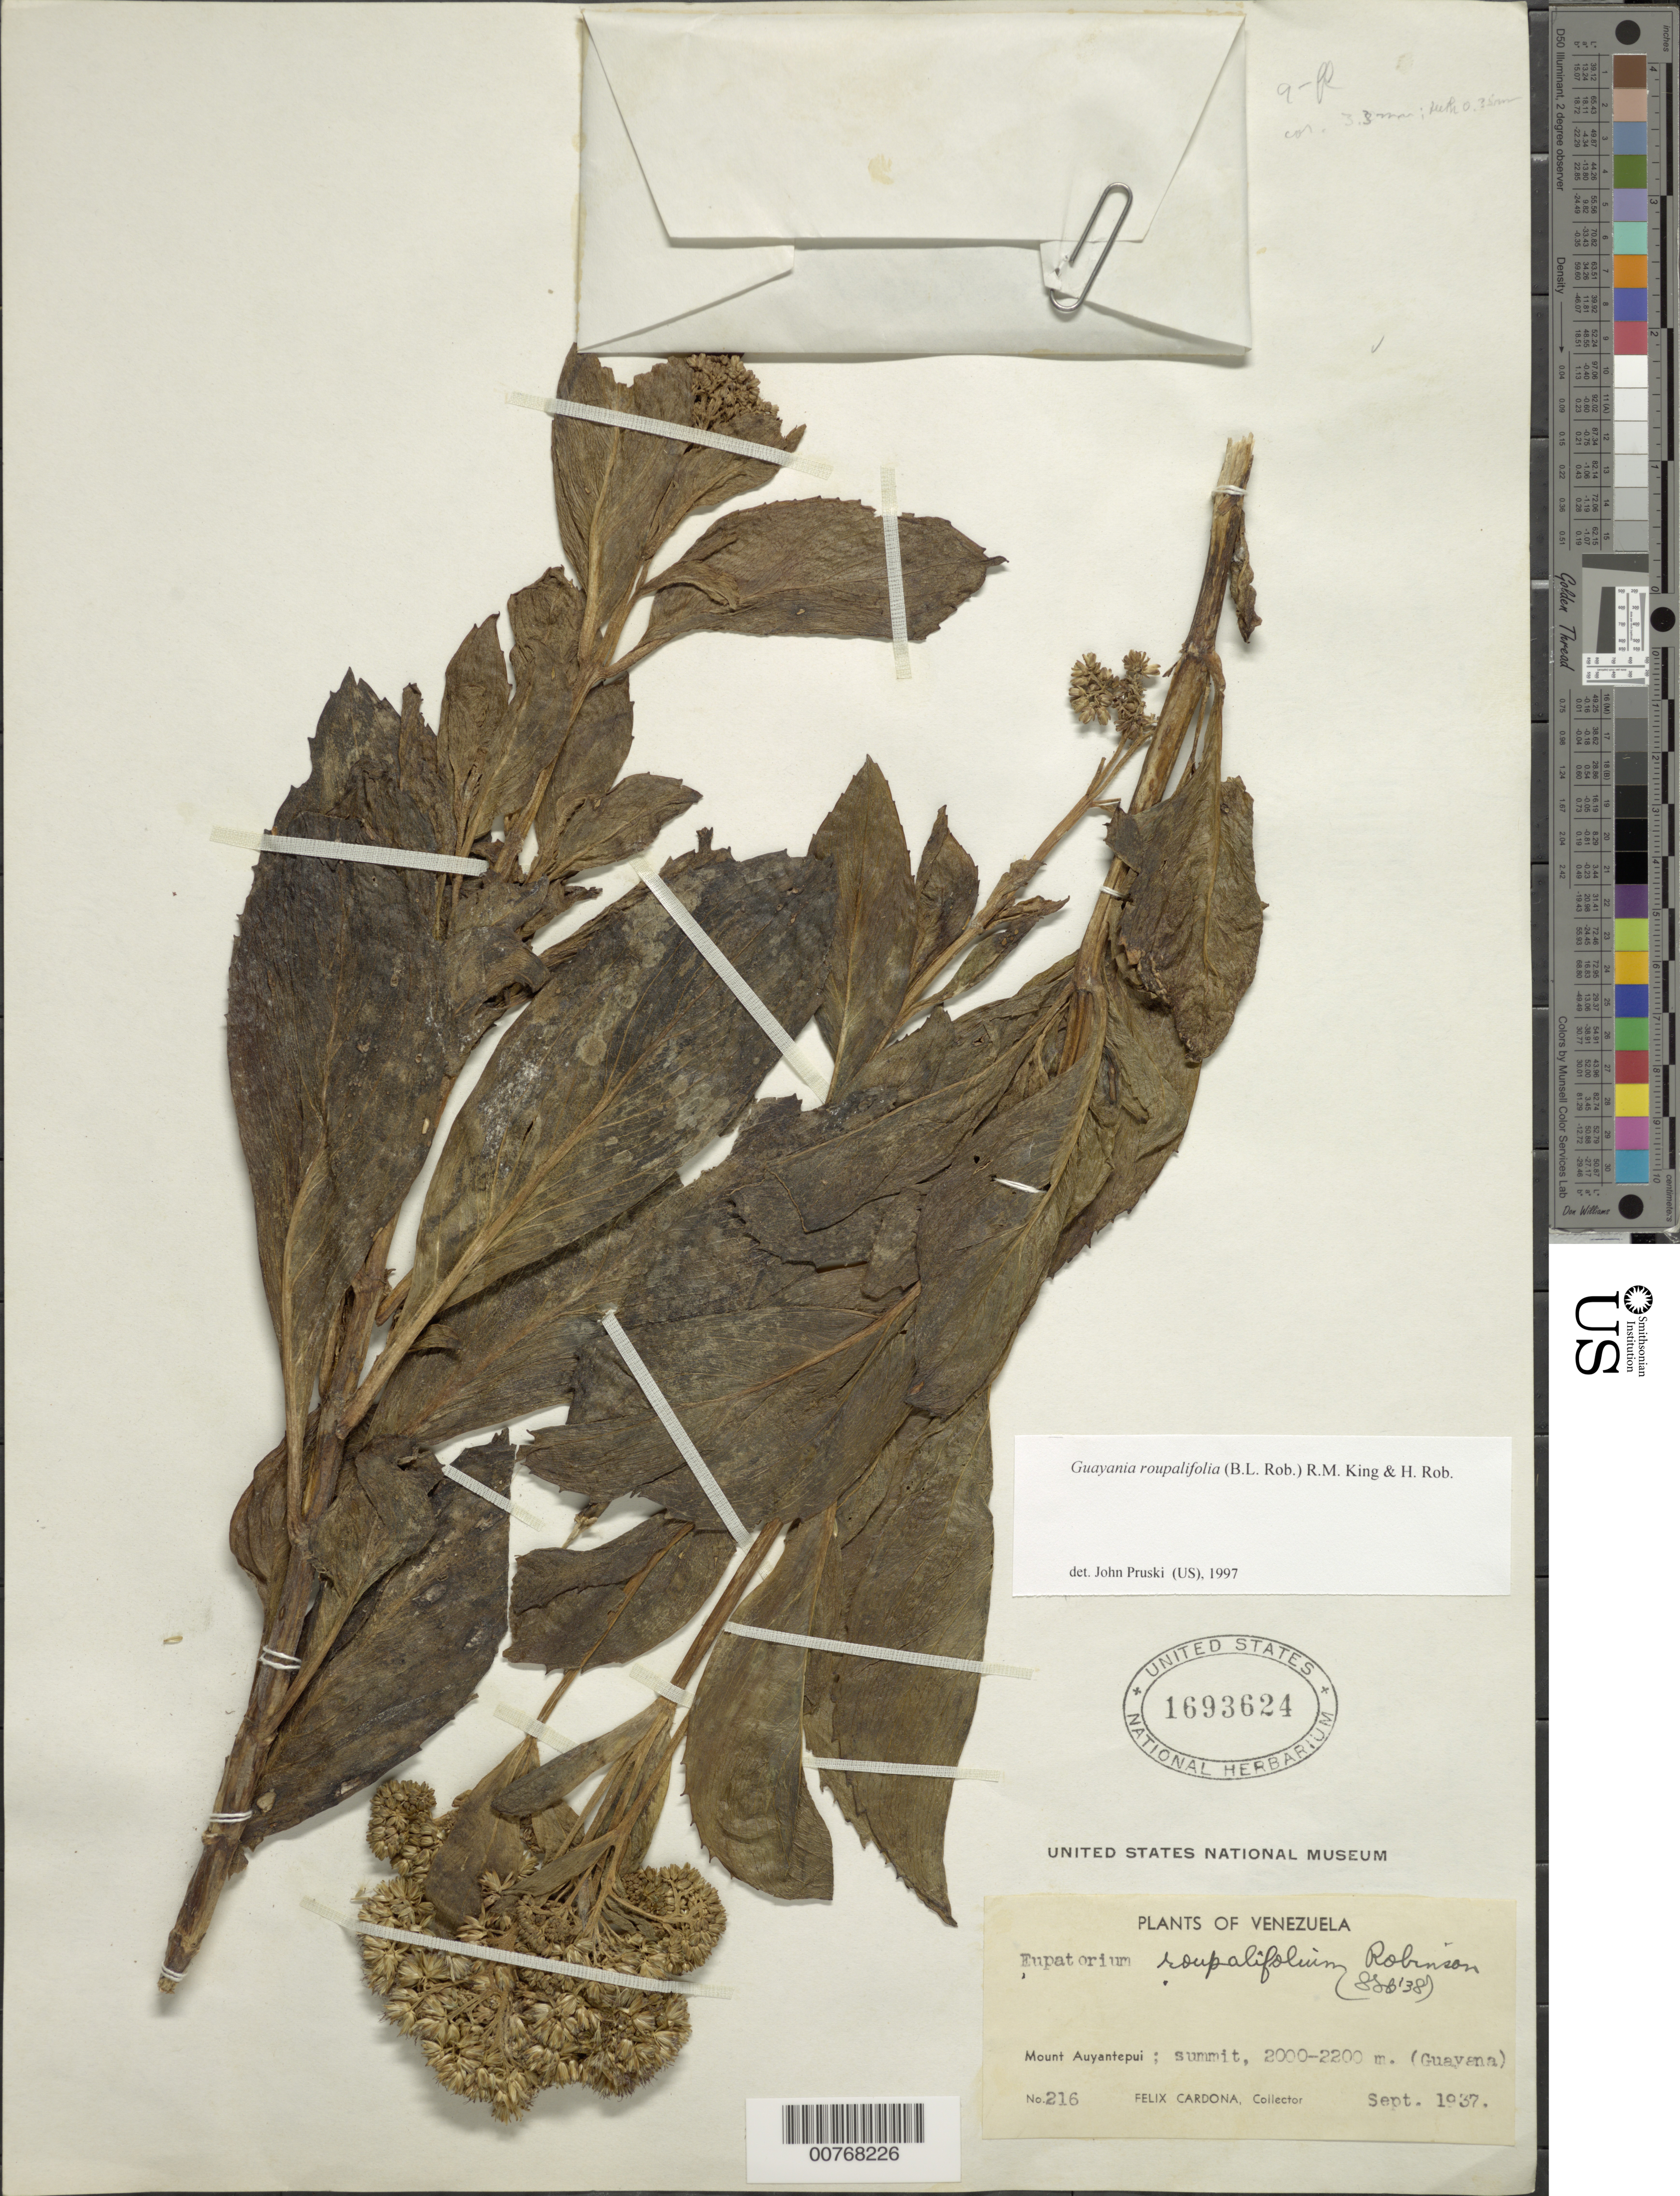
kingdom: Plantae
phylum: Tracheophyta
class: Magnoliopsida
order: Asterales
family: Asteraceae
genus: Guayania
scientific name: Guayania roupalifolia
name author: (B.L. Rob.) R.M. King & H. Rob.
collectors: F. Cardona Puig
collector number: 216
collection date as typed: Sep-37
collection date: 1937-09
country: Venezuela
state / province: Bolívar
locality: Cerro Auyantepuí, Alto Caroní, Guayana, summit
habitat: Summit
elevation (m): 2000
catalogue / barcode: US 1693624